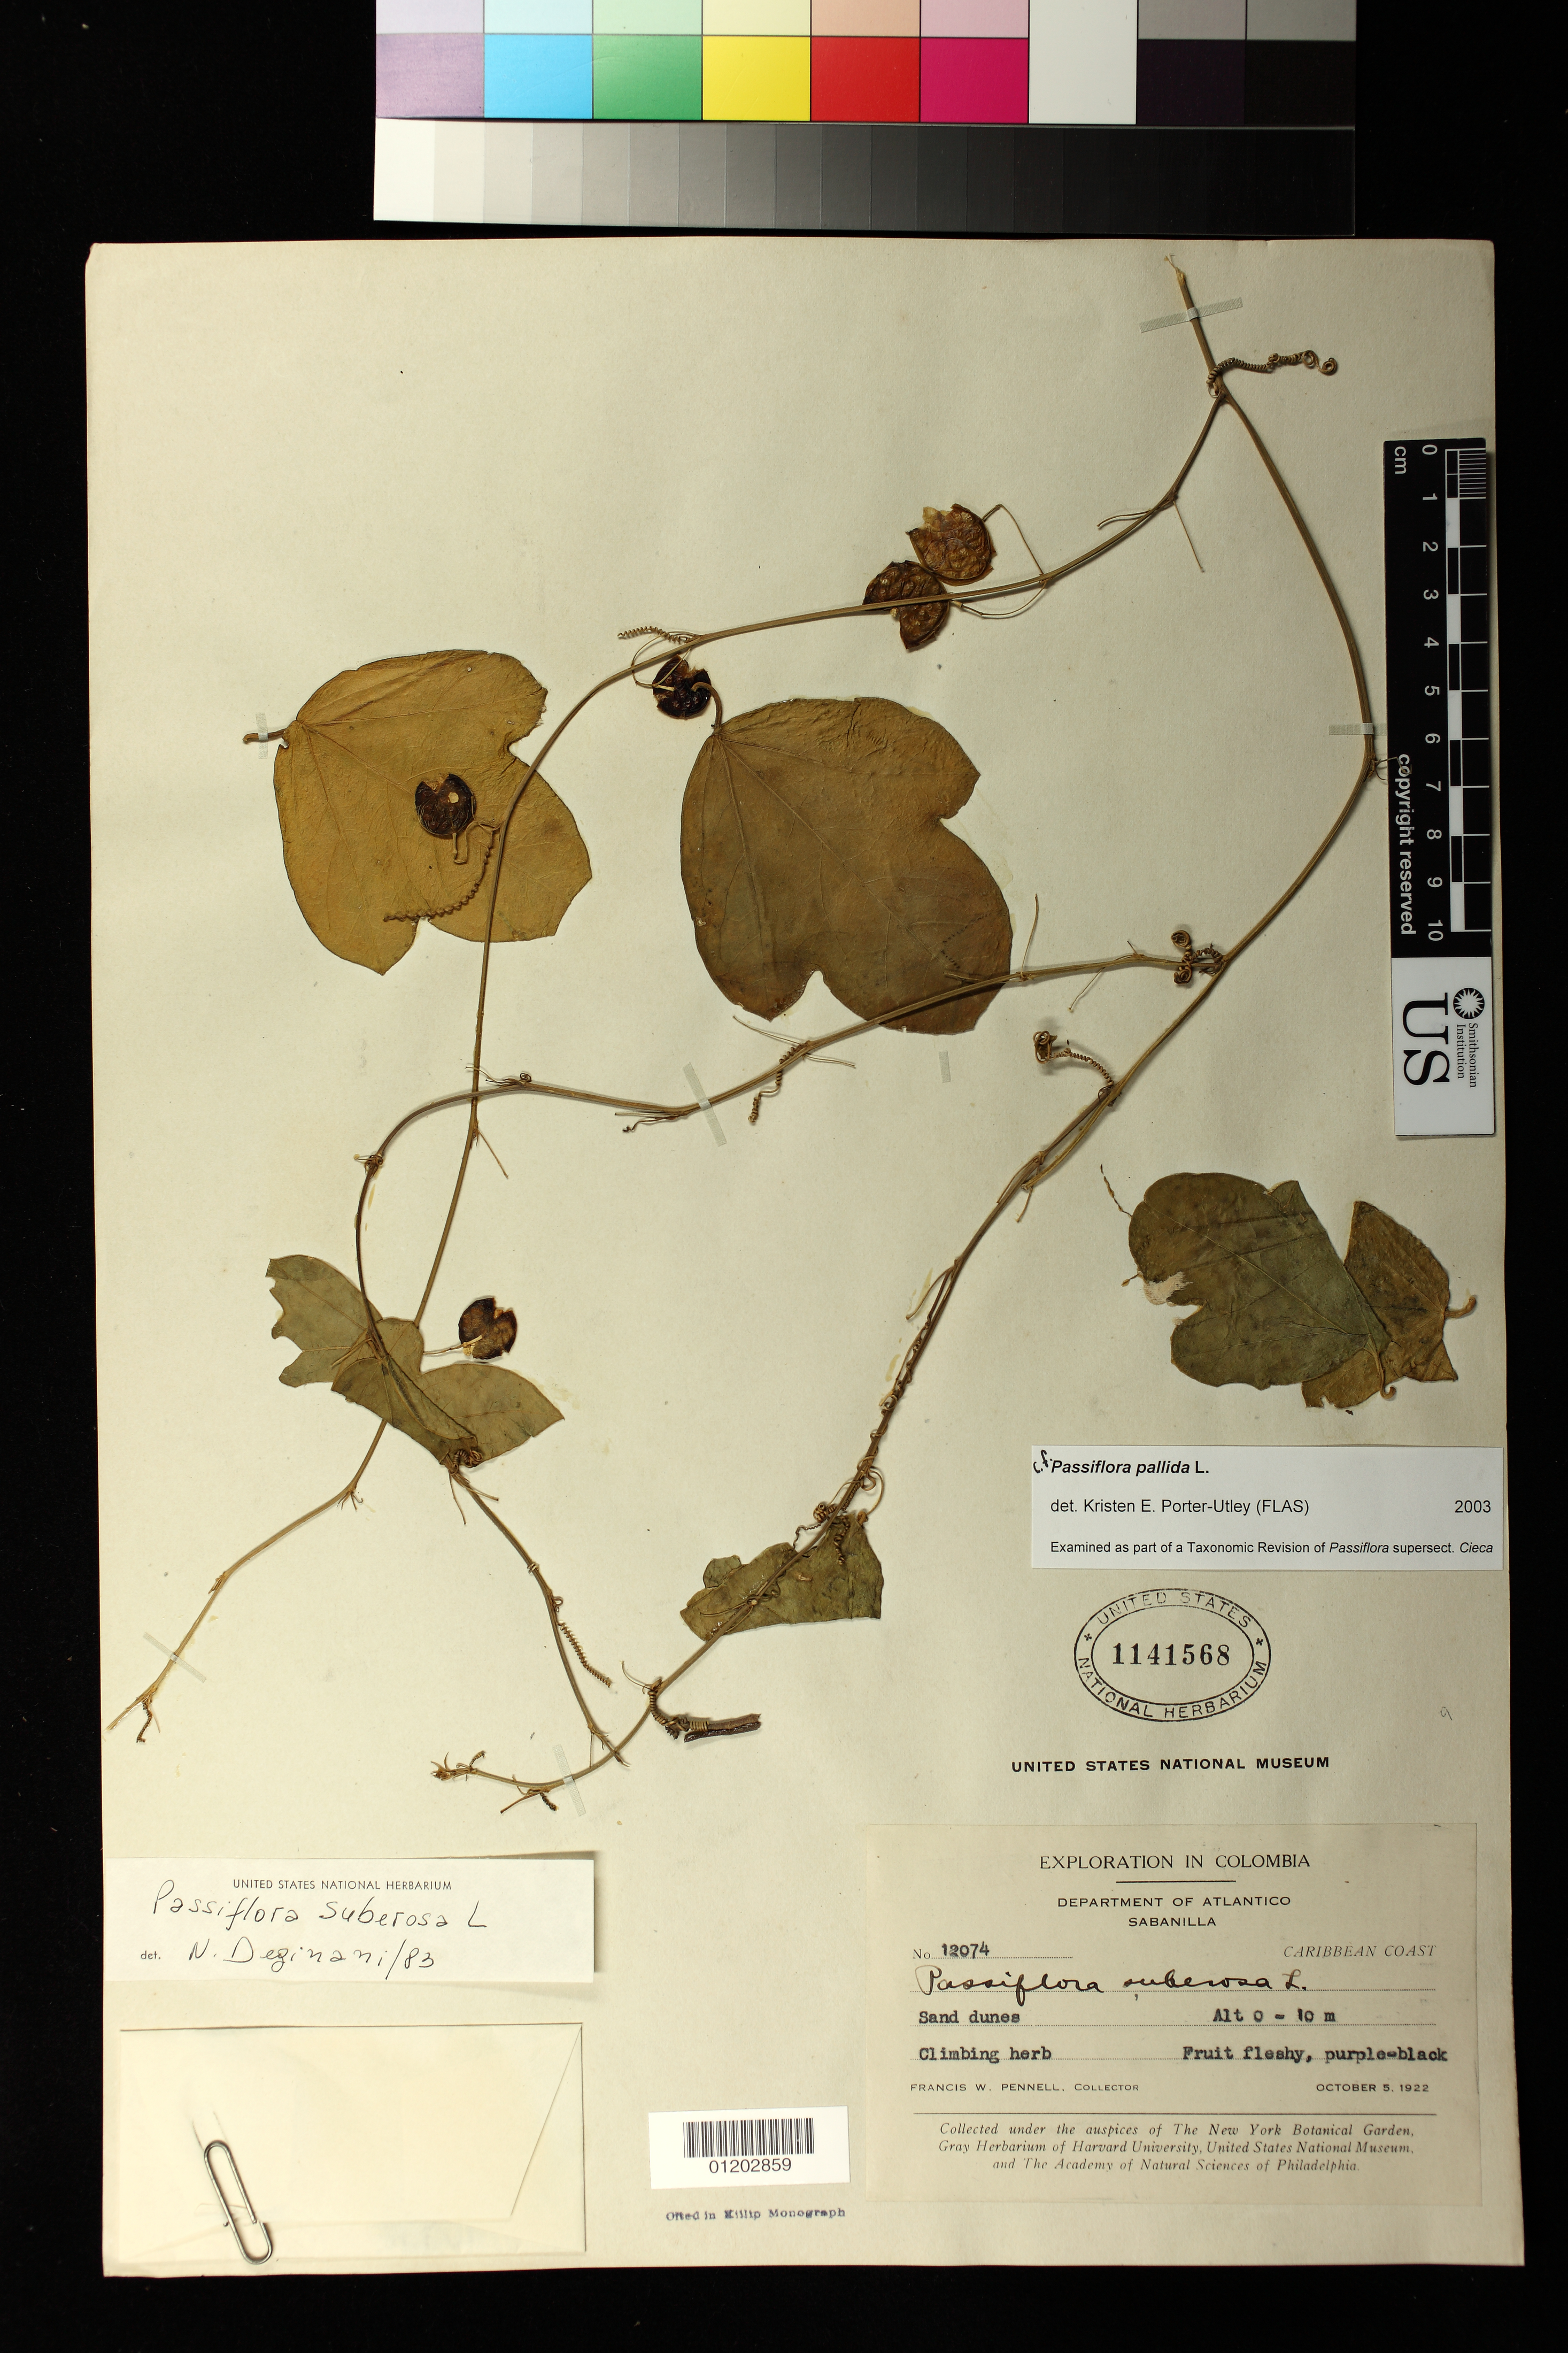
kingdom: Plantae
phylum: Tracheophyta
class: Magnoliopsida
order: Malpighiales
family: Passifloraceae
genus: Passiflora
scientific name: Passiflora pallida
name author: L.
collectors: F. W. Pennell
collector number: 12074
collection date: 1922-10-05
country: Colombia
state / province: Atlántico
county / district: Sabanilla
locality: Sand dunes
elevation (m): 0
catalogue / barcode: US 1141568